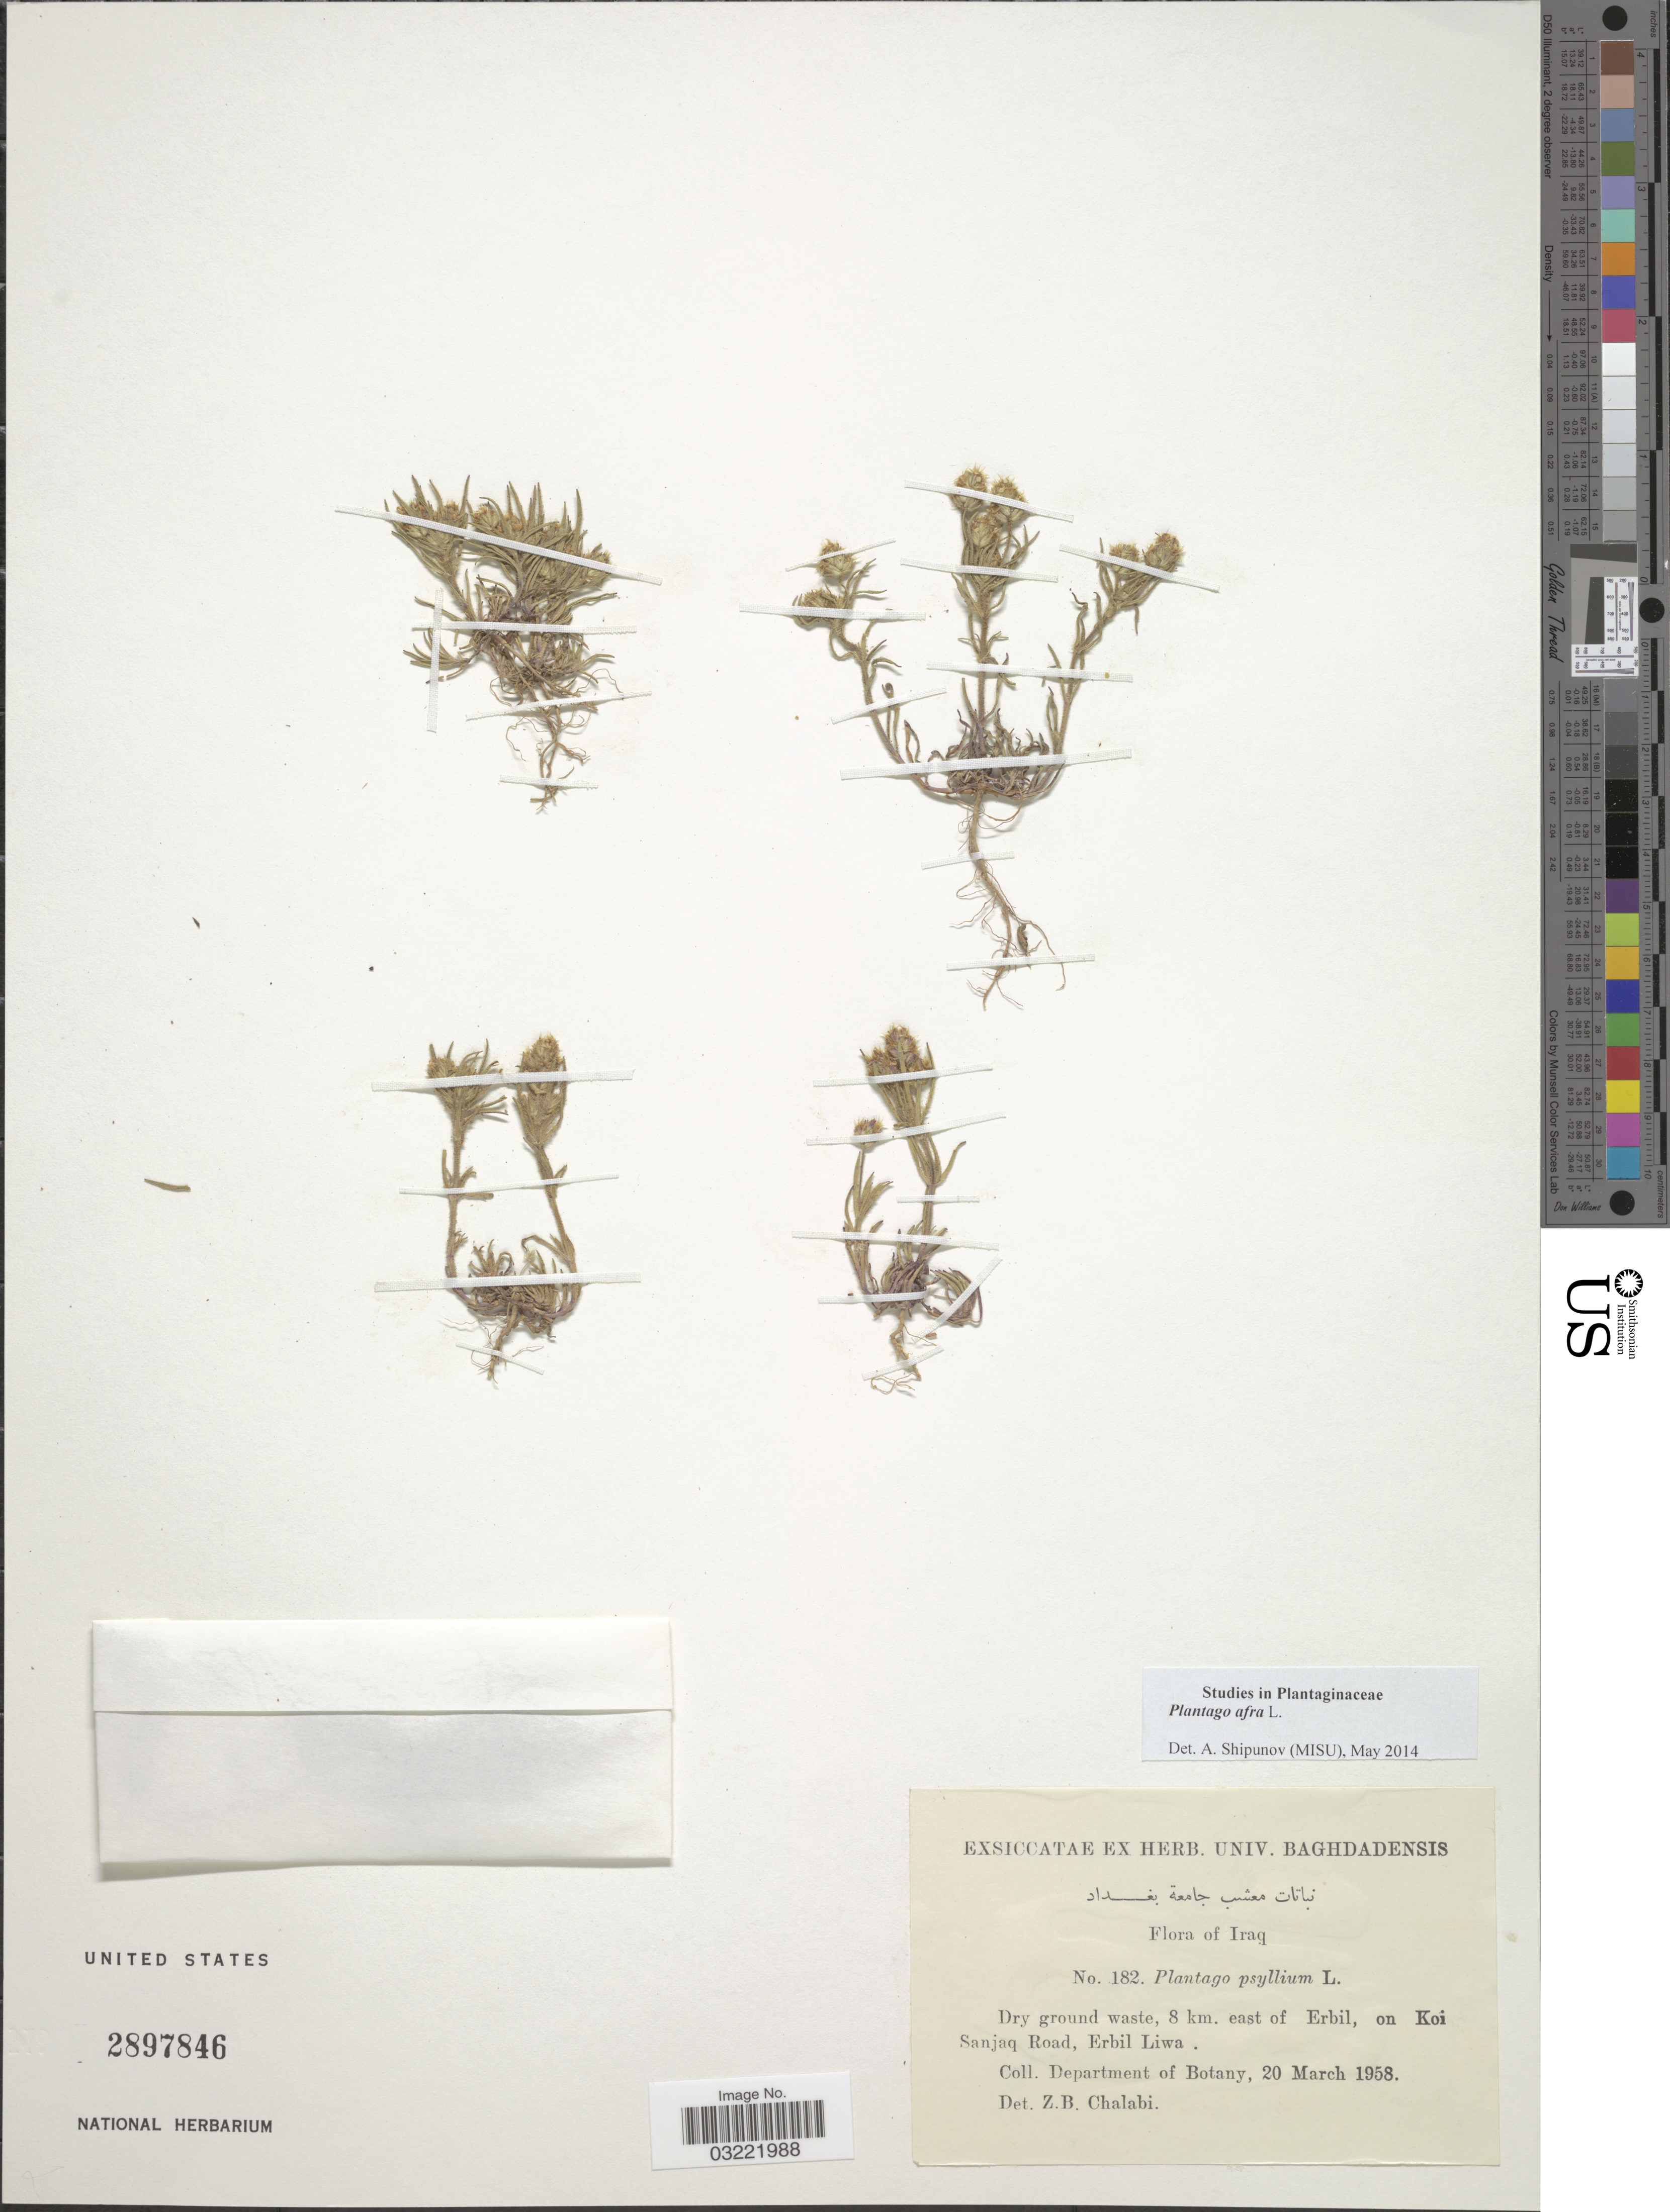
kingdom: Plantae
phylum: Tracheophyta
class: Magnoliopsida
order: Lamiales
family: Plantaginaceae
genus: Plantago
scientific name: Plantago afra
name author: L.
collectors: Department of Botany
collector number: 182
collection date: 1958-03-20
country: Iraq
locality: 8 km. east of Erbil, on Koi Sanjaq Road, Erbil Liwa.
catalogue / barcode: US 2897846